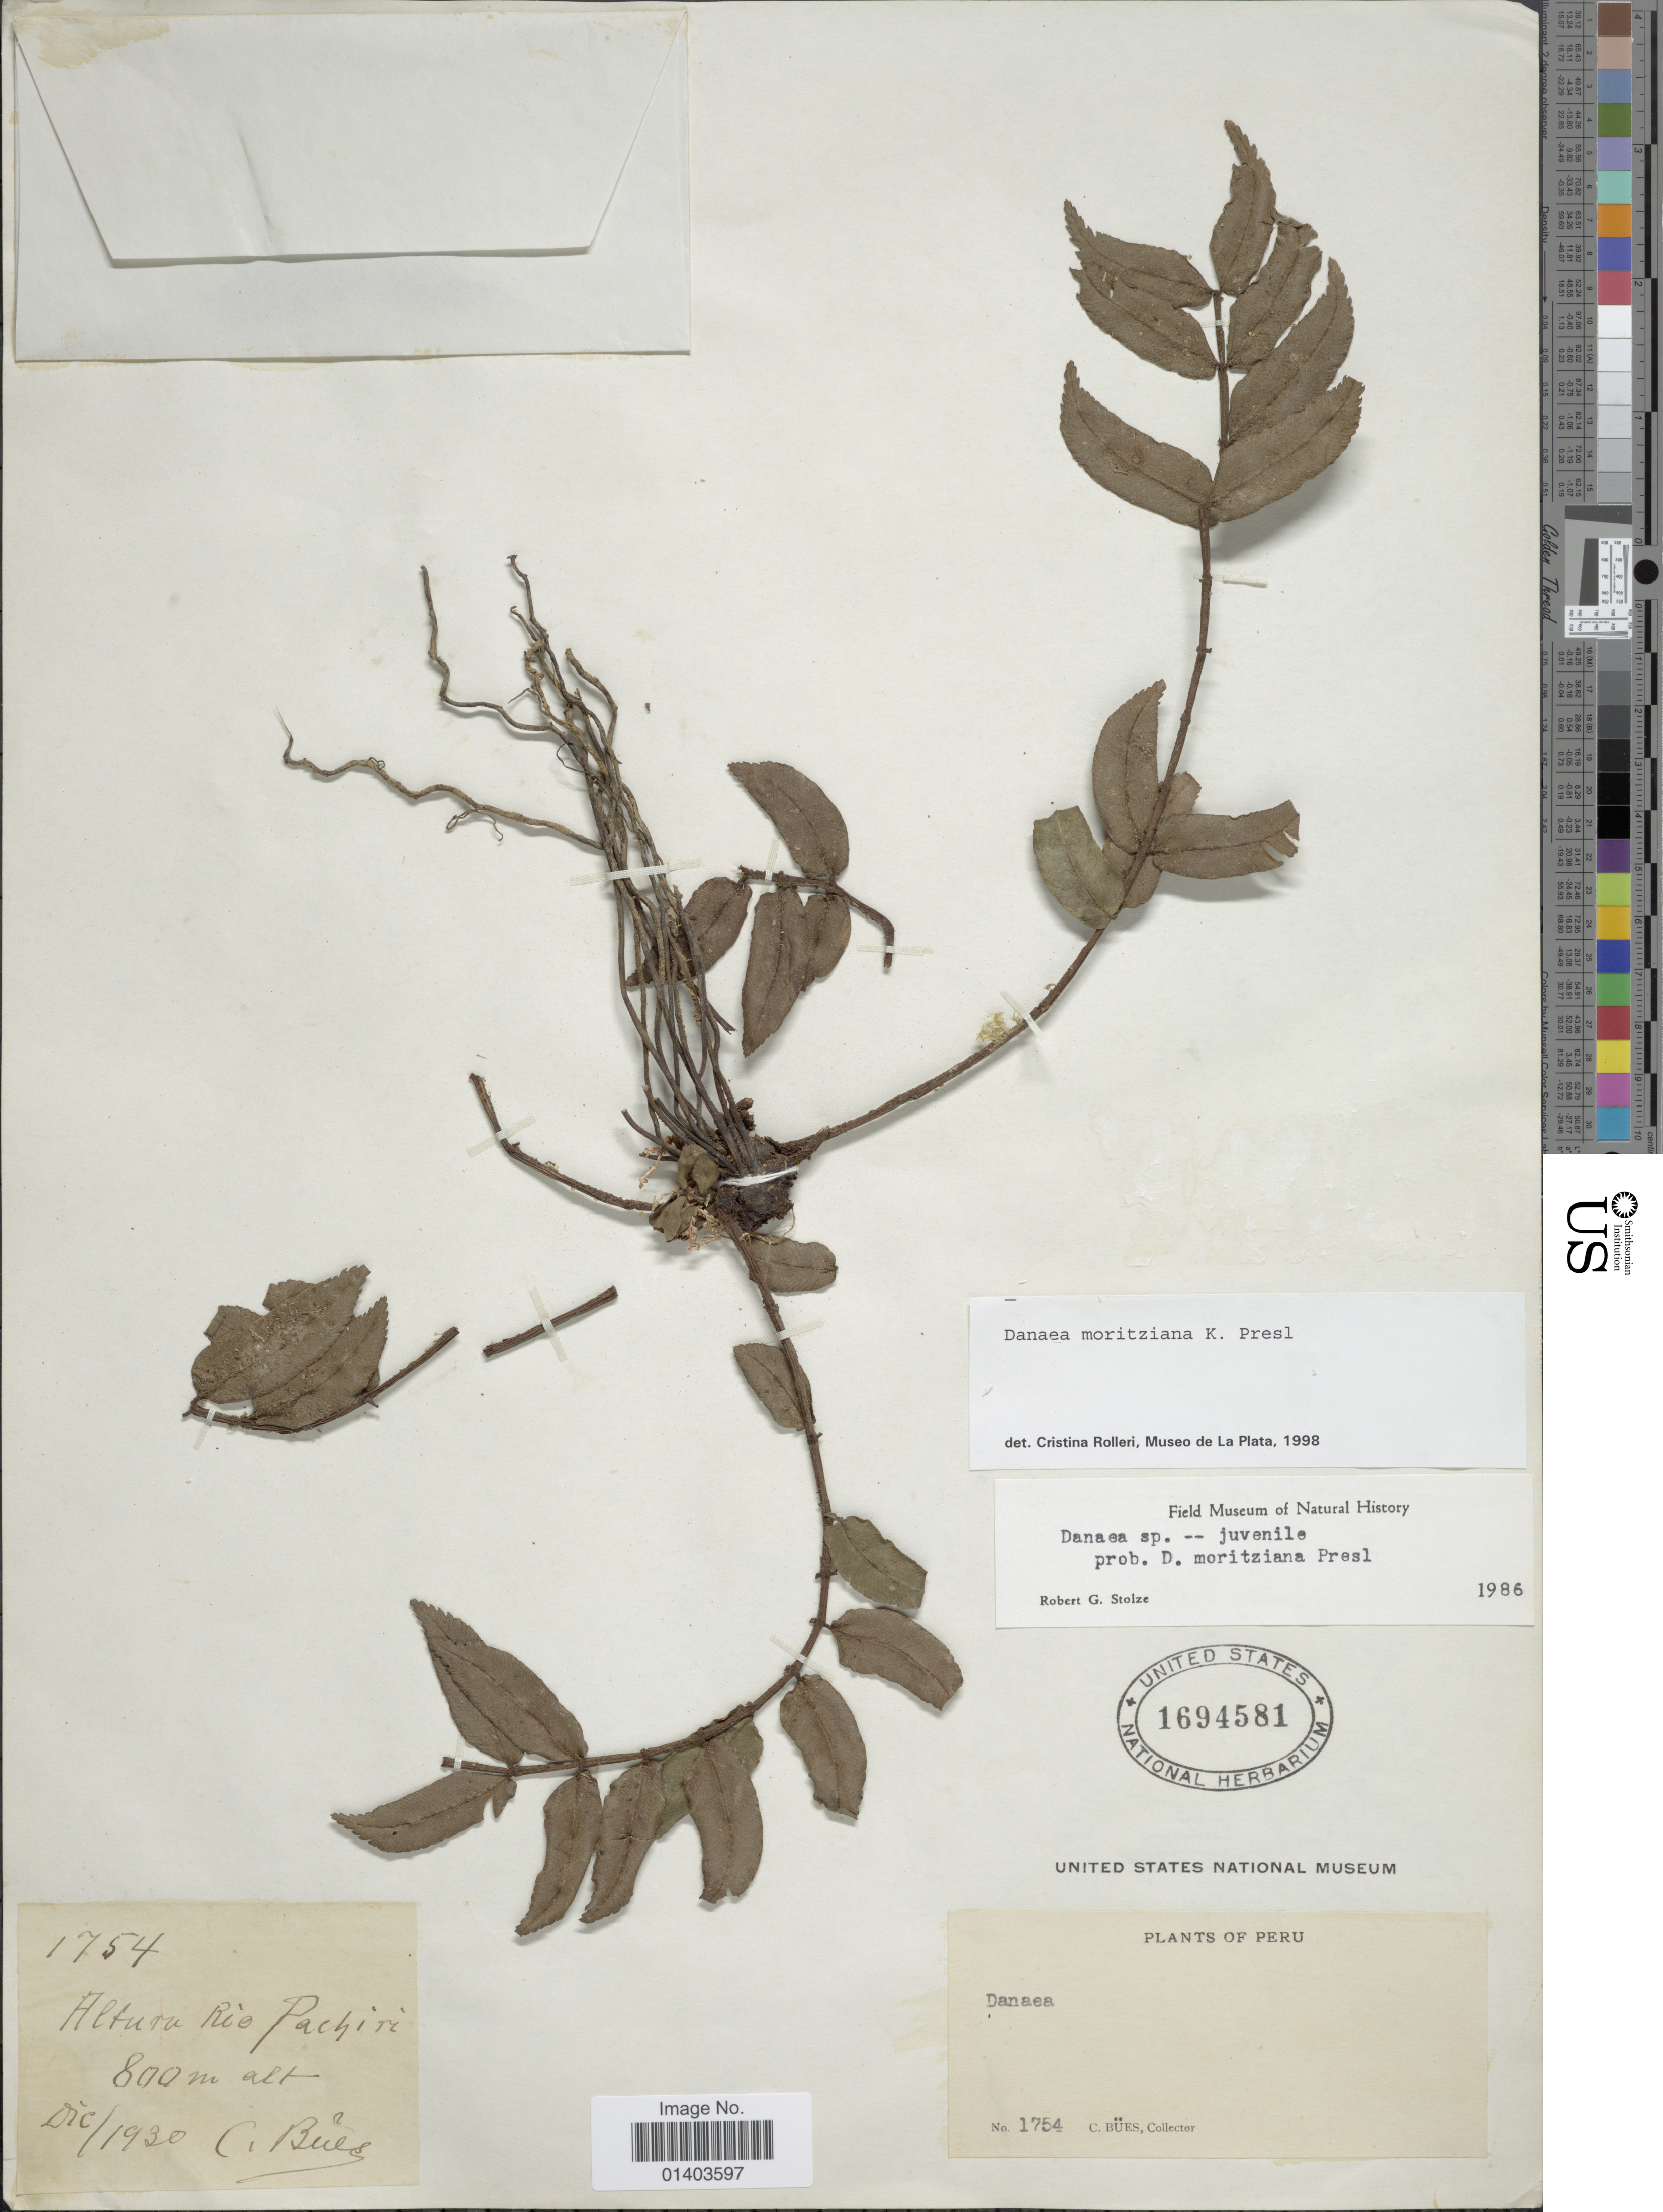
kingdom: Plantae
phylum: Tracheophyta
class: Polypodiopsida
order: Marattiales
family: Marattiaceae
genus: Danaea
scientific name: Danaea moritziana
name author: C. Presl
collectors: C. Bues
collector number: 1754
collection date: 1930-12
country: Peru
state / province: Cusco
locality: Altura Rio Pachiri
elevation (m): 800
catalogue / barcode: US 1694581